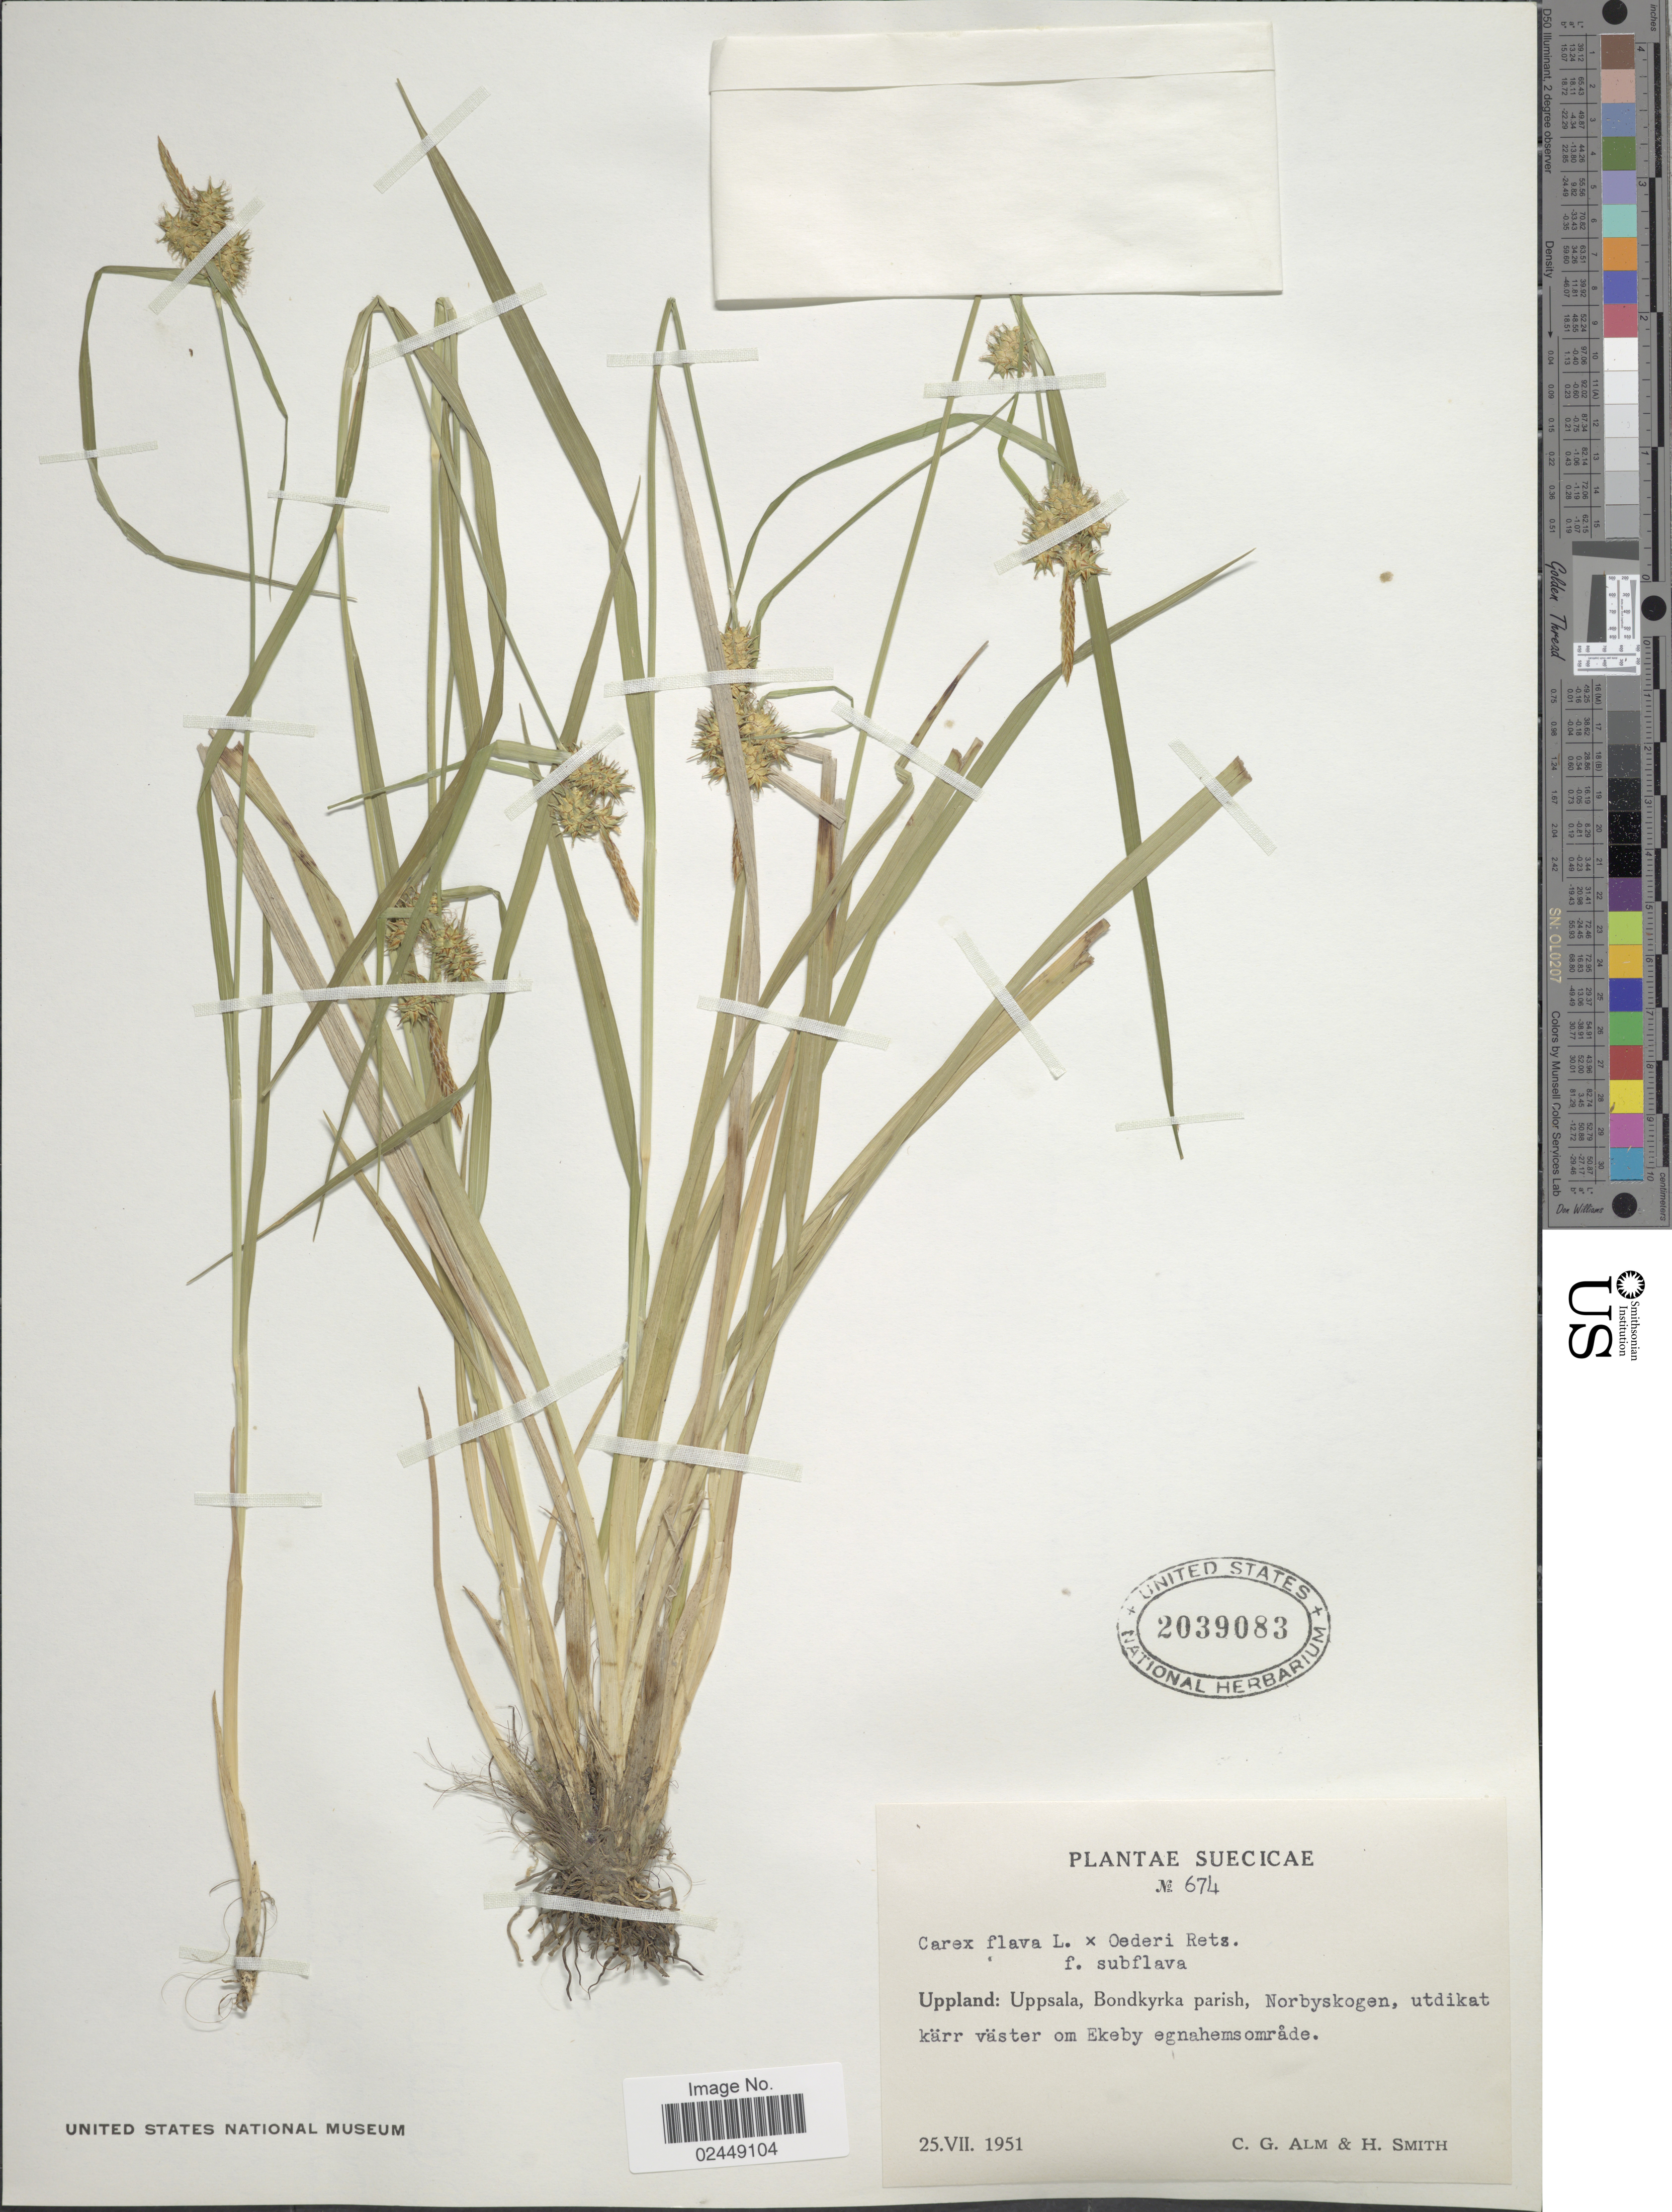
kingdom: Plantae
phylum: Tracheophyta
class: Liliopsida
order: Poales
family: Cyperaceae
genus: Carex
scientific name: Carex flava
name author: L.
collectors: C. Alm & H. Smith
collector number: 674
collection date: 1951-07-25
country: Sweden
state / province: Uppsala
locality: Uppland: Uppsala, Bondkyrka parish, Norbyskogen, utdikat kärr väster om Ekeby egnahemsområde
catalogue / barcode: US 2039083